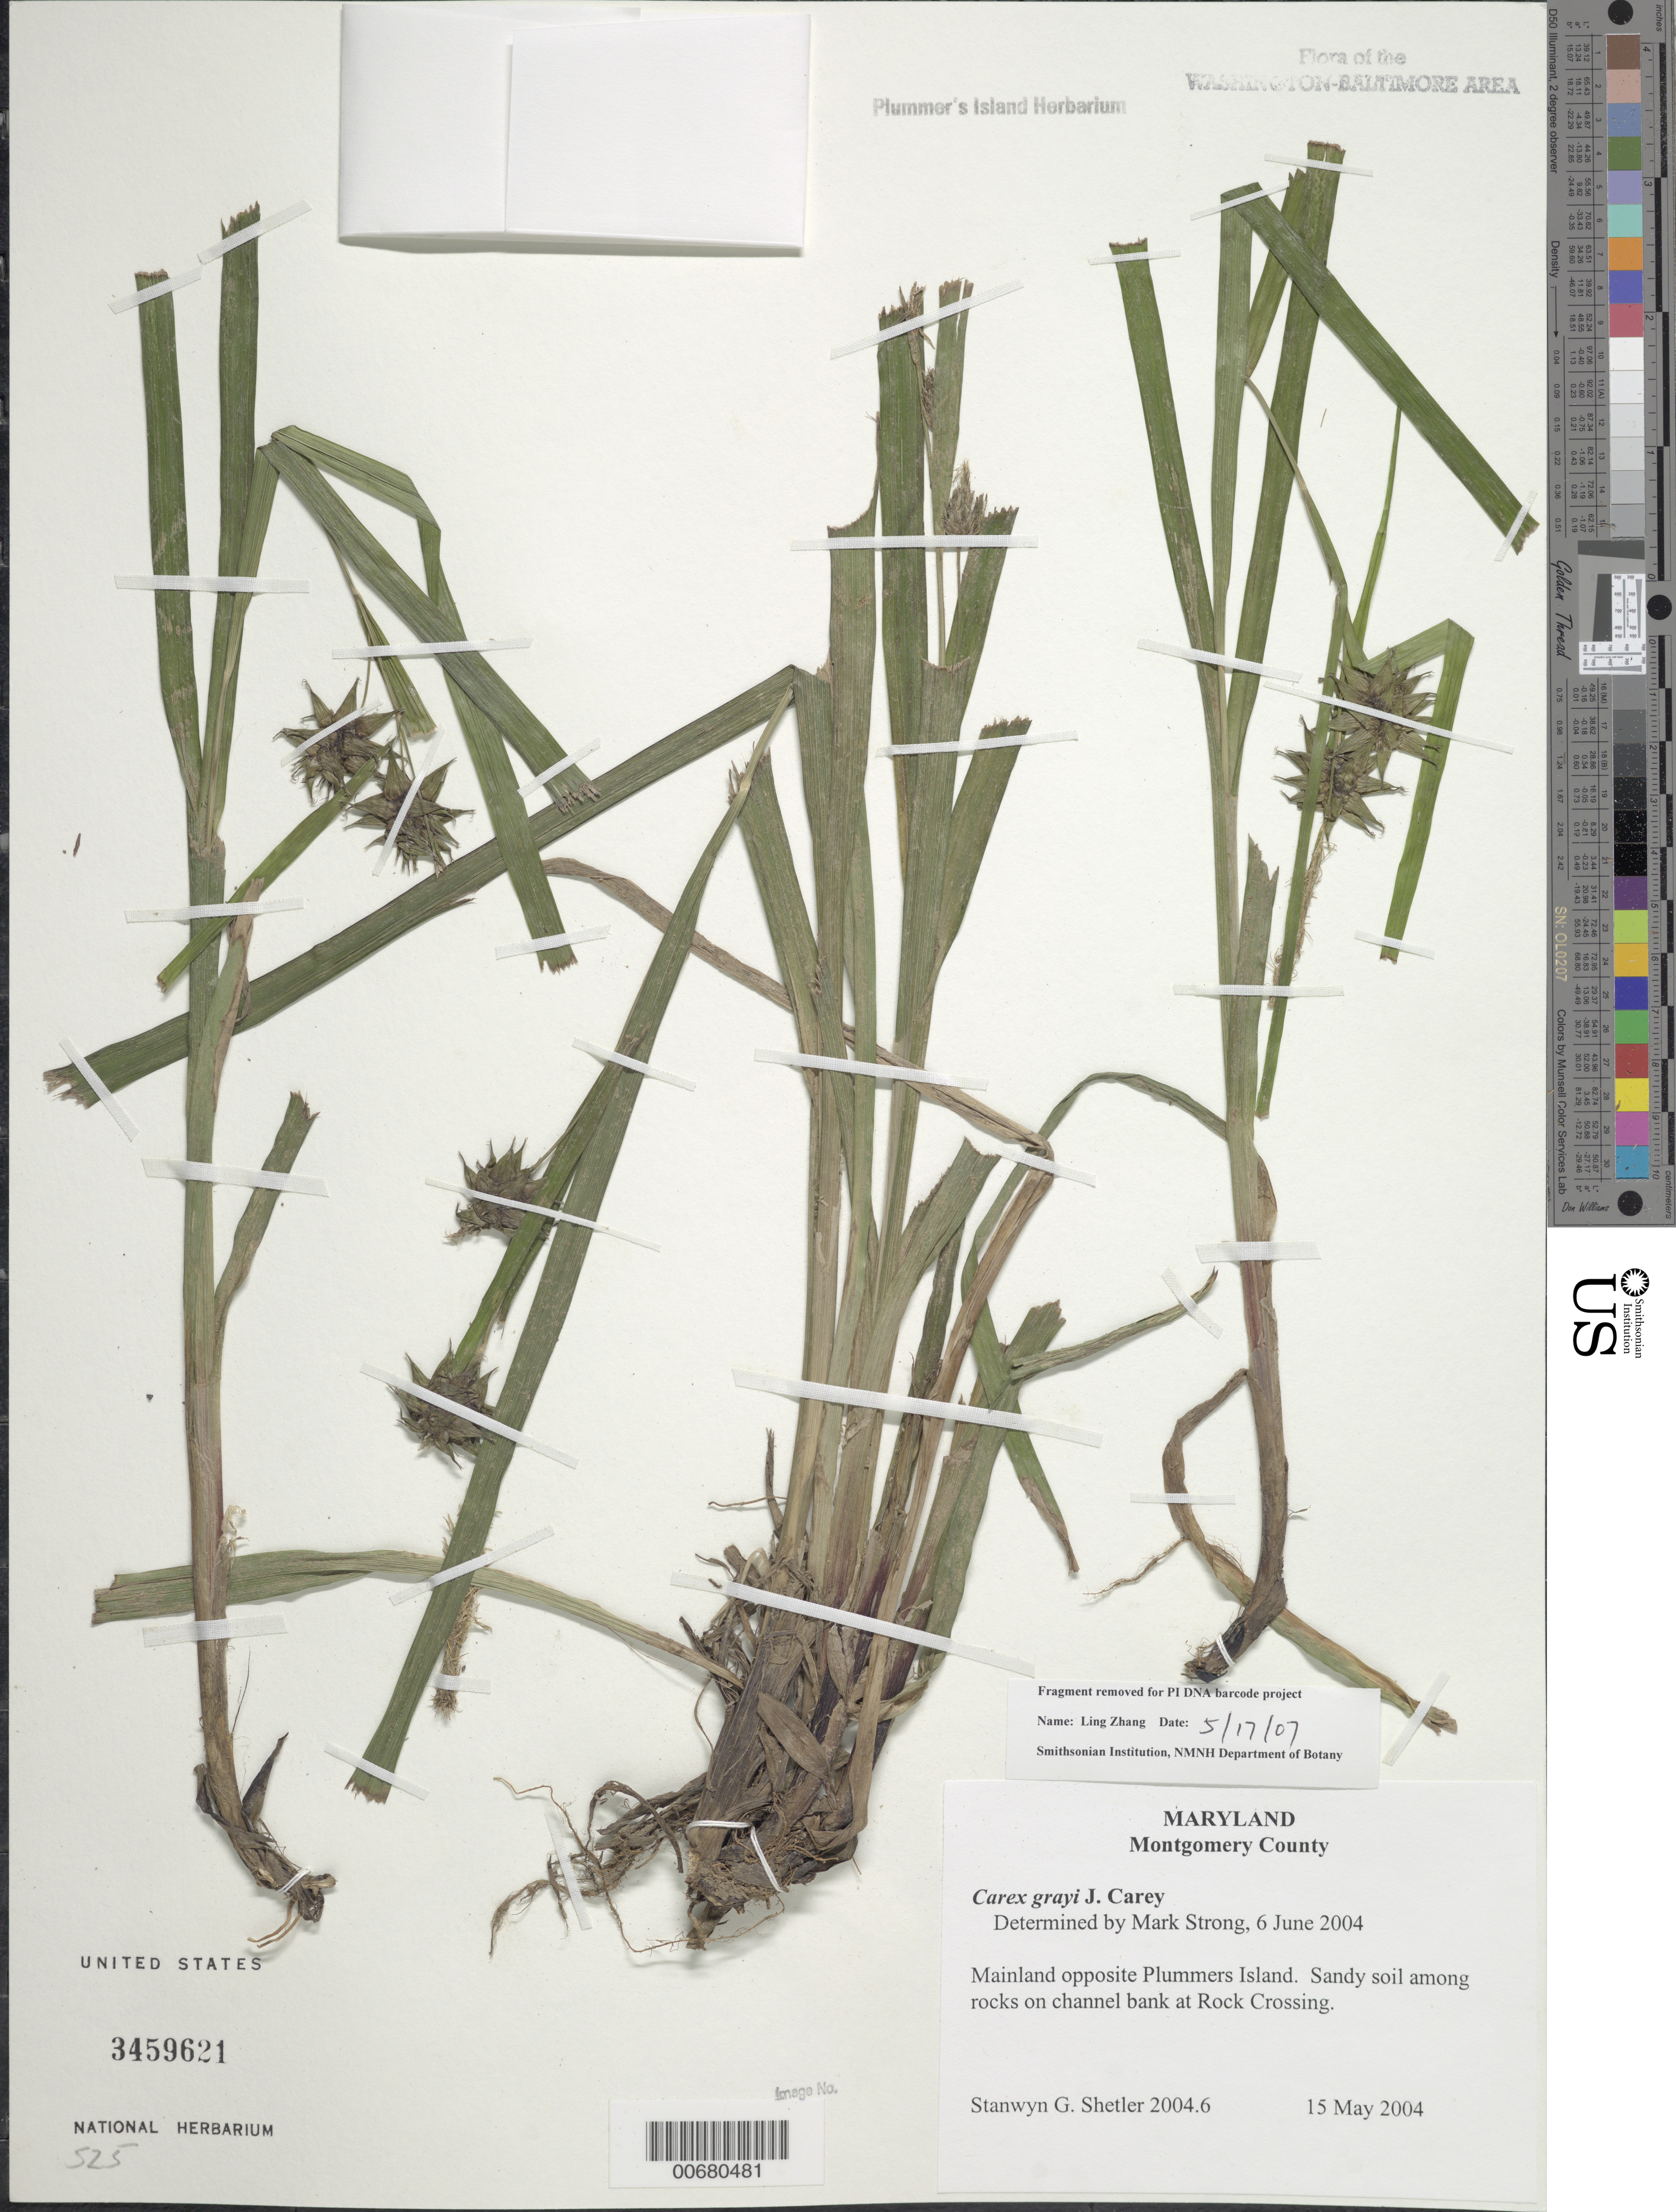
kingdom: Plantae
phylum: Tracheophyta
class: Liliopsida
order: Poales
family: Cyperaceae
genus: Carex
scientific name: Carex grayi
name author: J. Carey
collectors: S. Shetler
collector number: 2004.6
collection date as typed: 15 May 2004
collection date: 2004-05-15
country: United States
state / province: Maryland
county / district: Montgomery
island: Plummers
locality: Mainland opposite Plummers Island. Sandy soil among rocks on channel bank at Rock Crossing.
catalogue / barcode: US 3459621